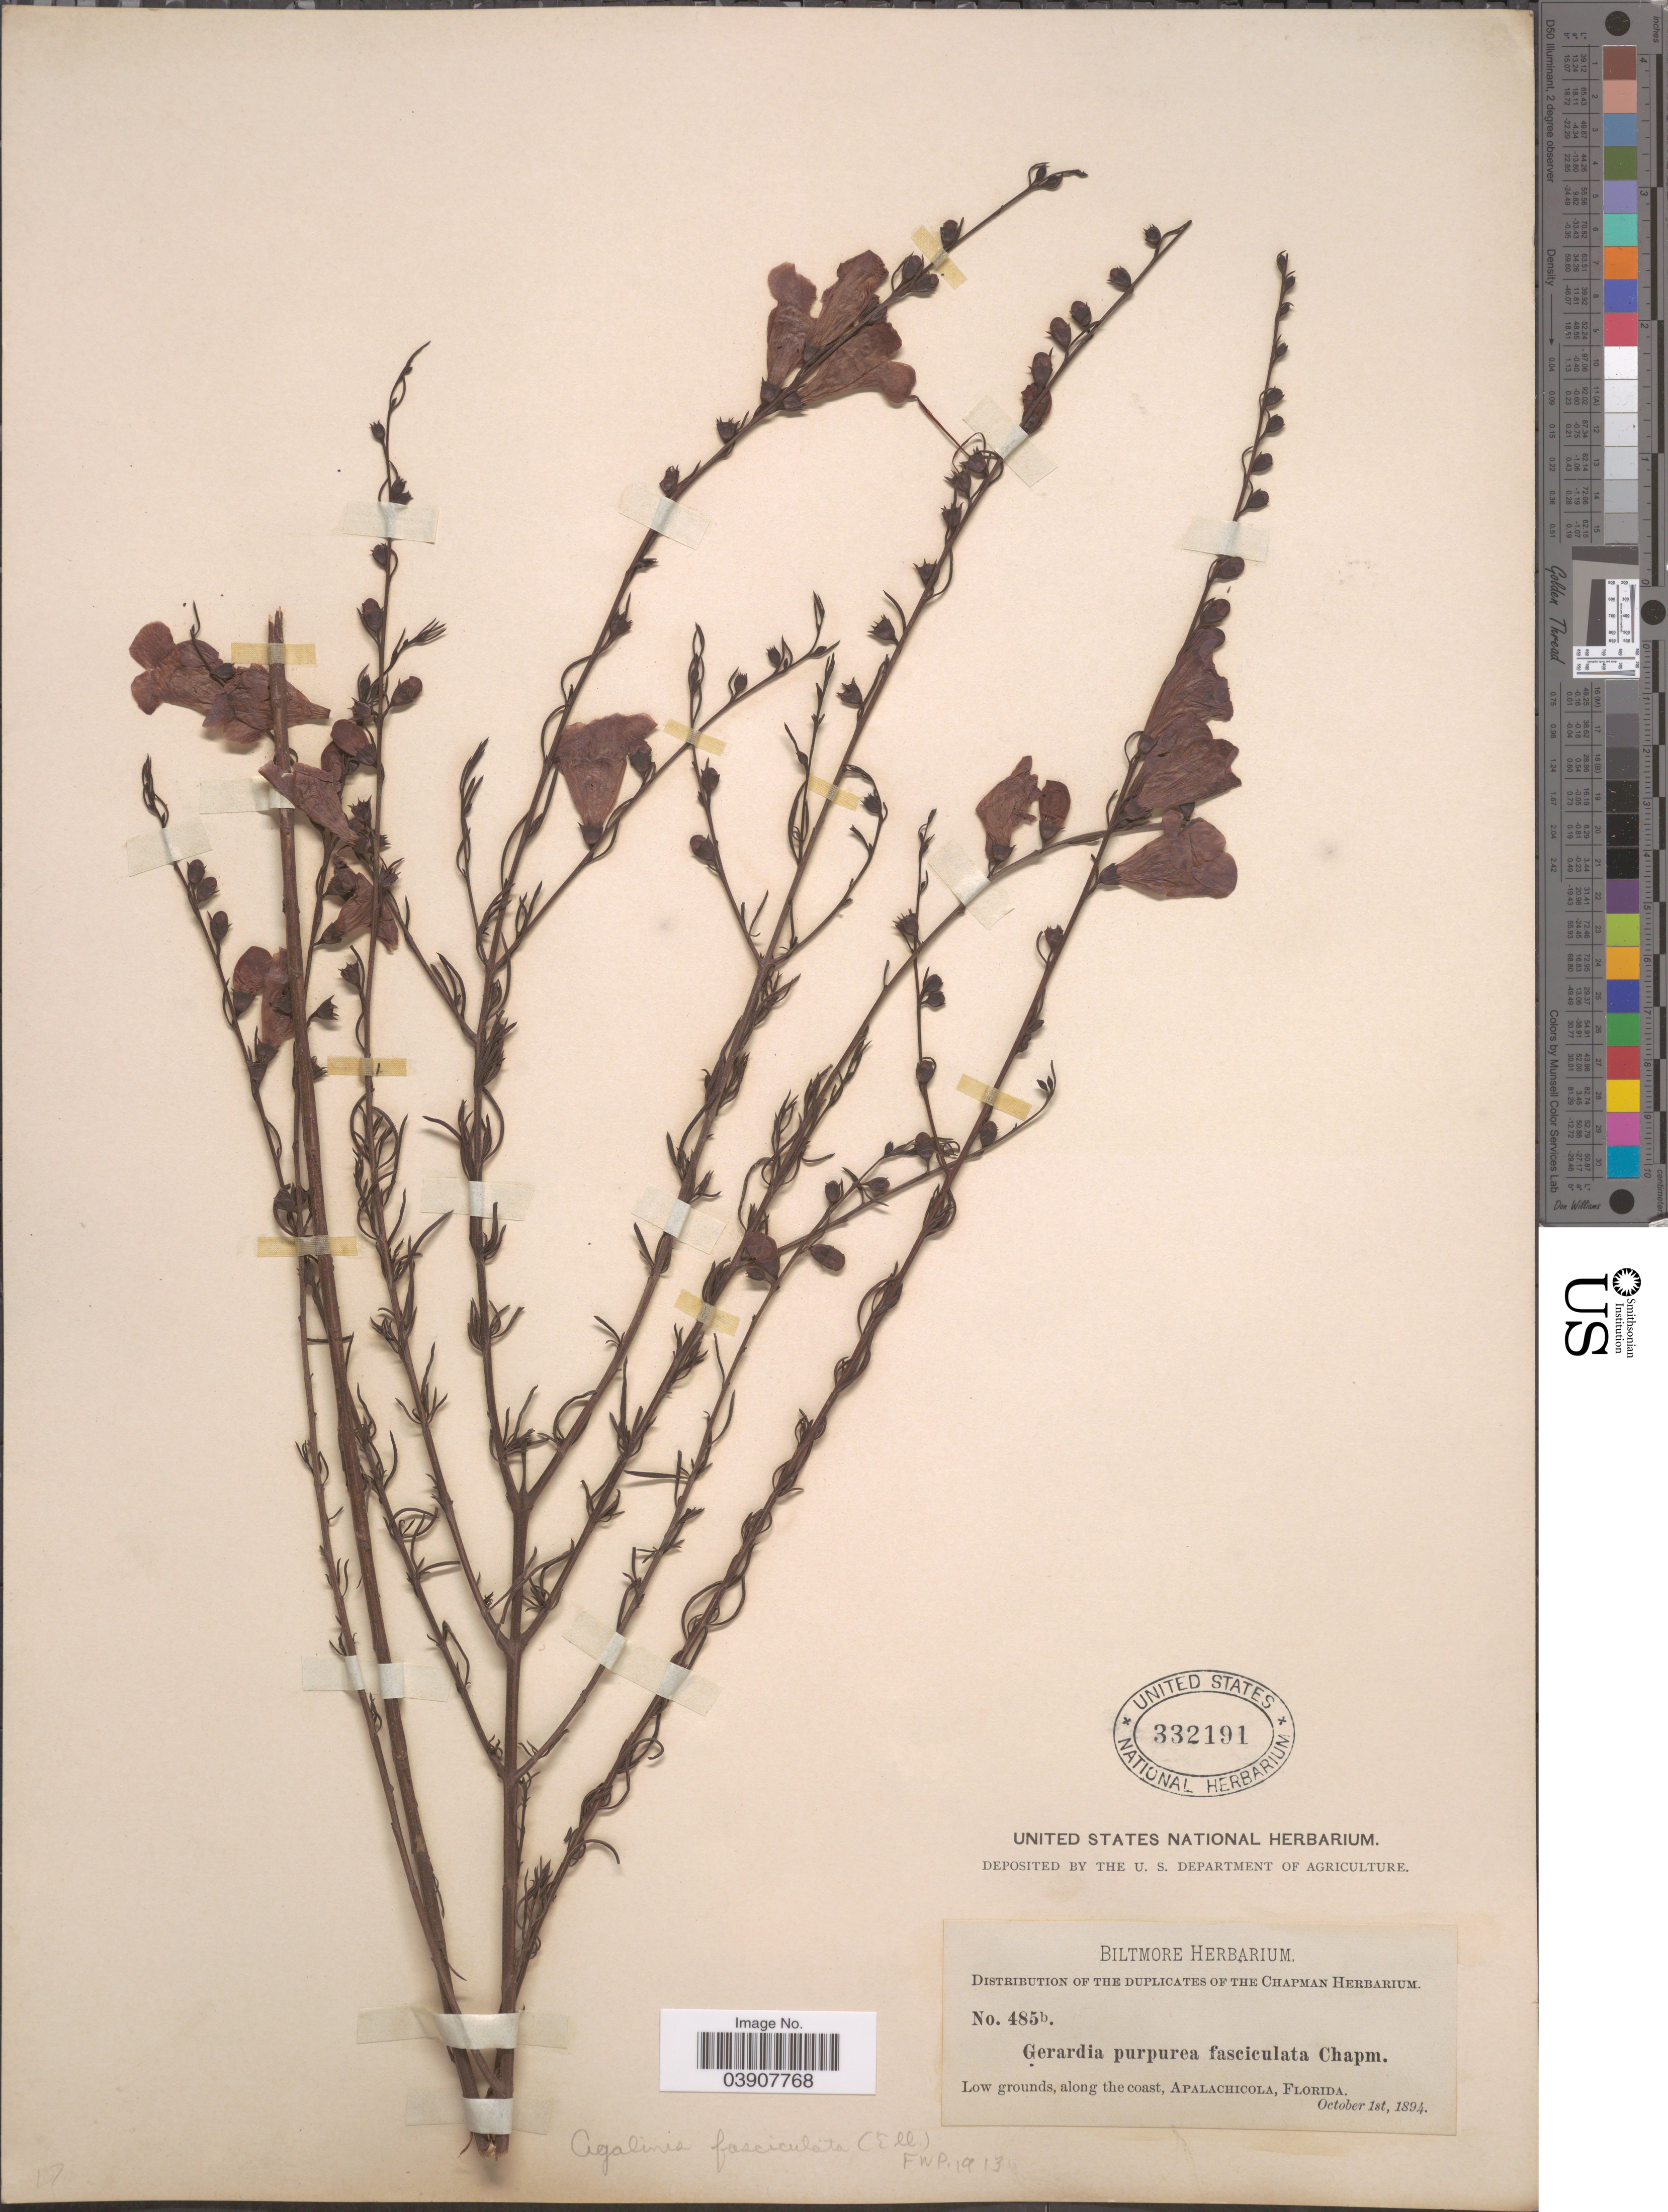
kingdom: Plantae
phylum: Tracheophyta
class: Magnoliopsida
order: Lamiales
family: Orobanchaceae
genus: Agalinis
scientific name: Agalinis fasciculata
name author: (Elliott) Raf.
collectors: ex herb. Biltmore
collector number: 485b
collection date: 1894-10-01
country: United States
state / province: Florida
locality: Along the coast, Apalachicola.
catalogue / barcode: US 332191